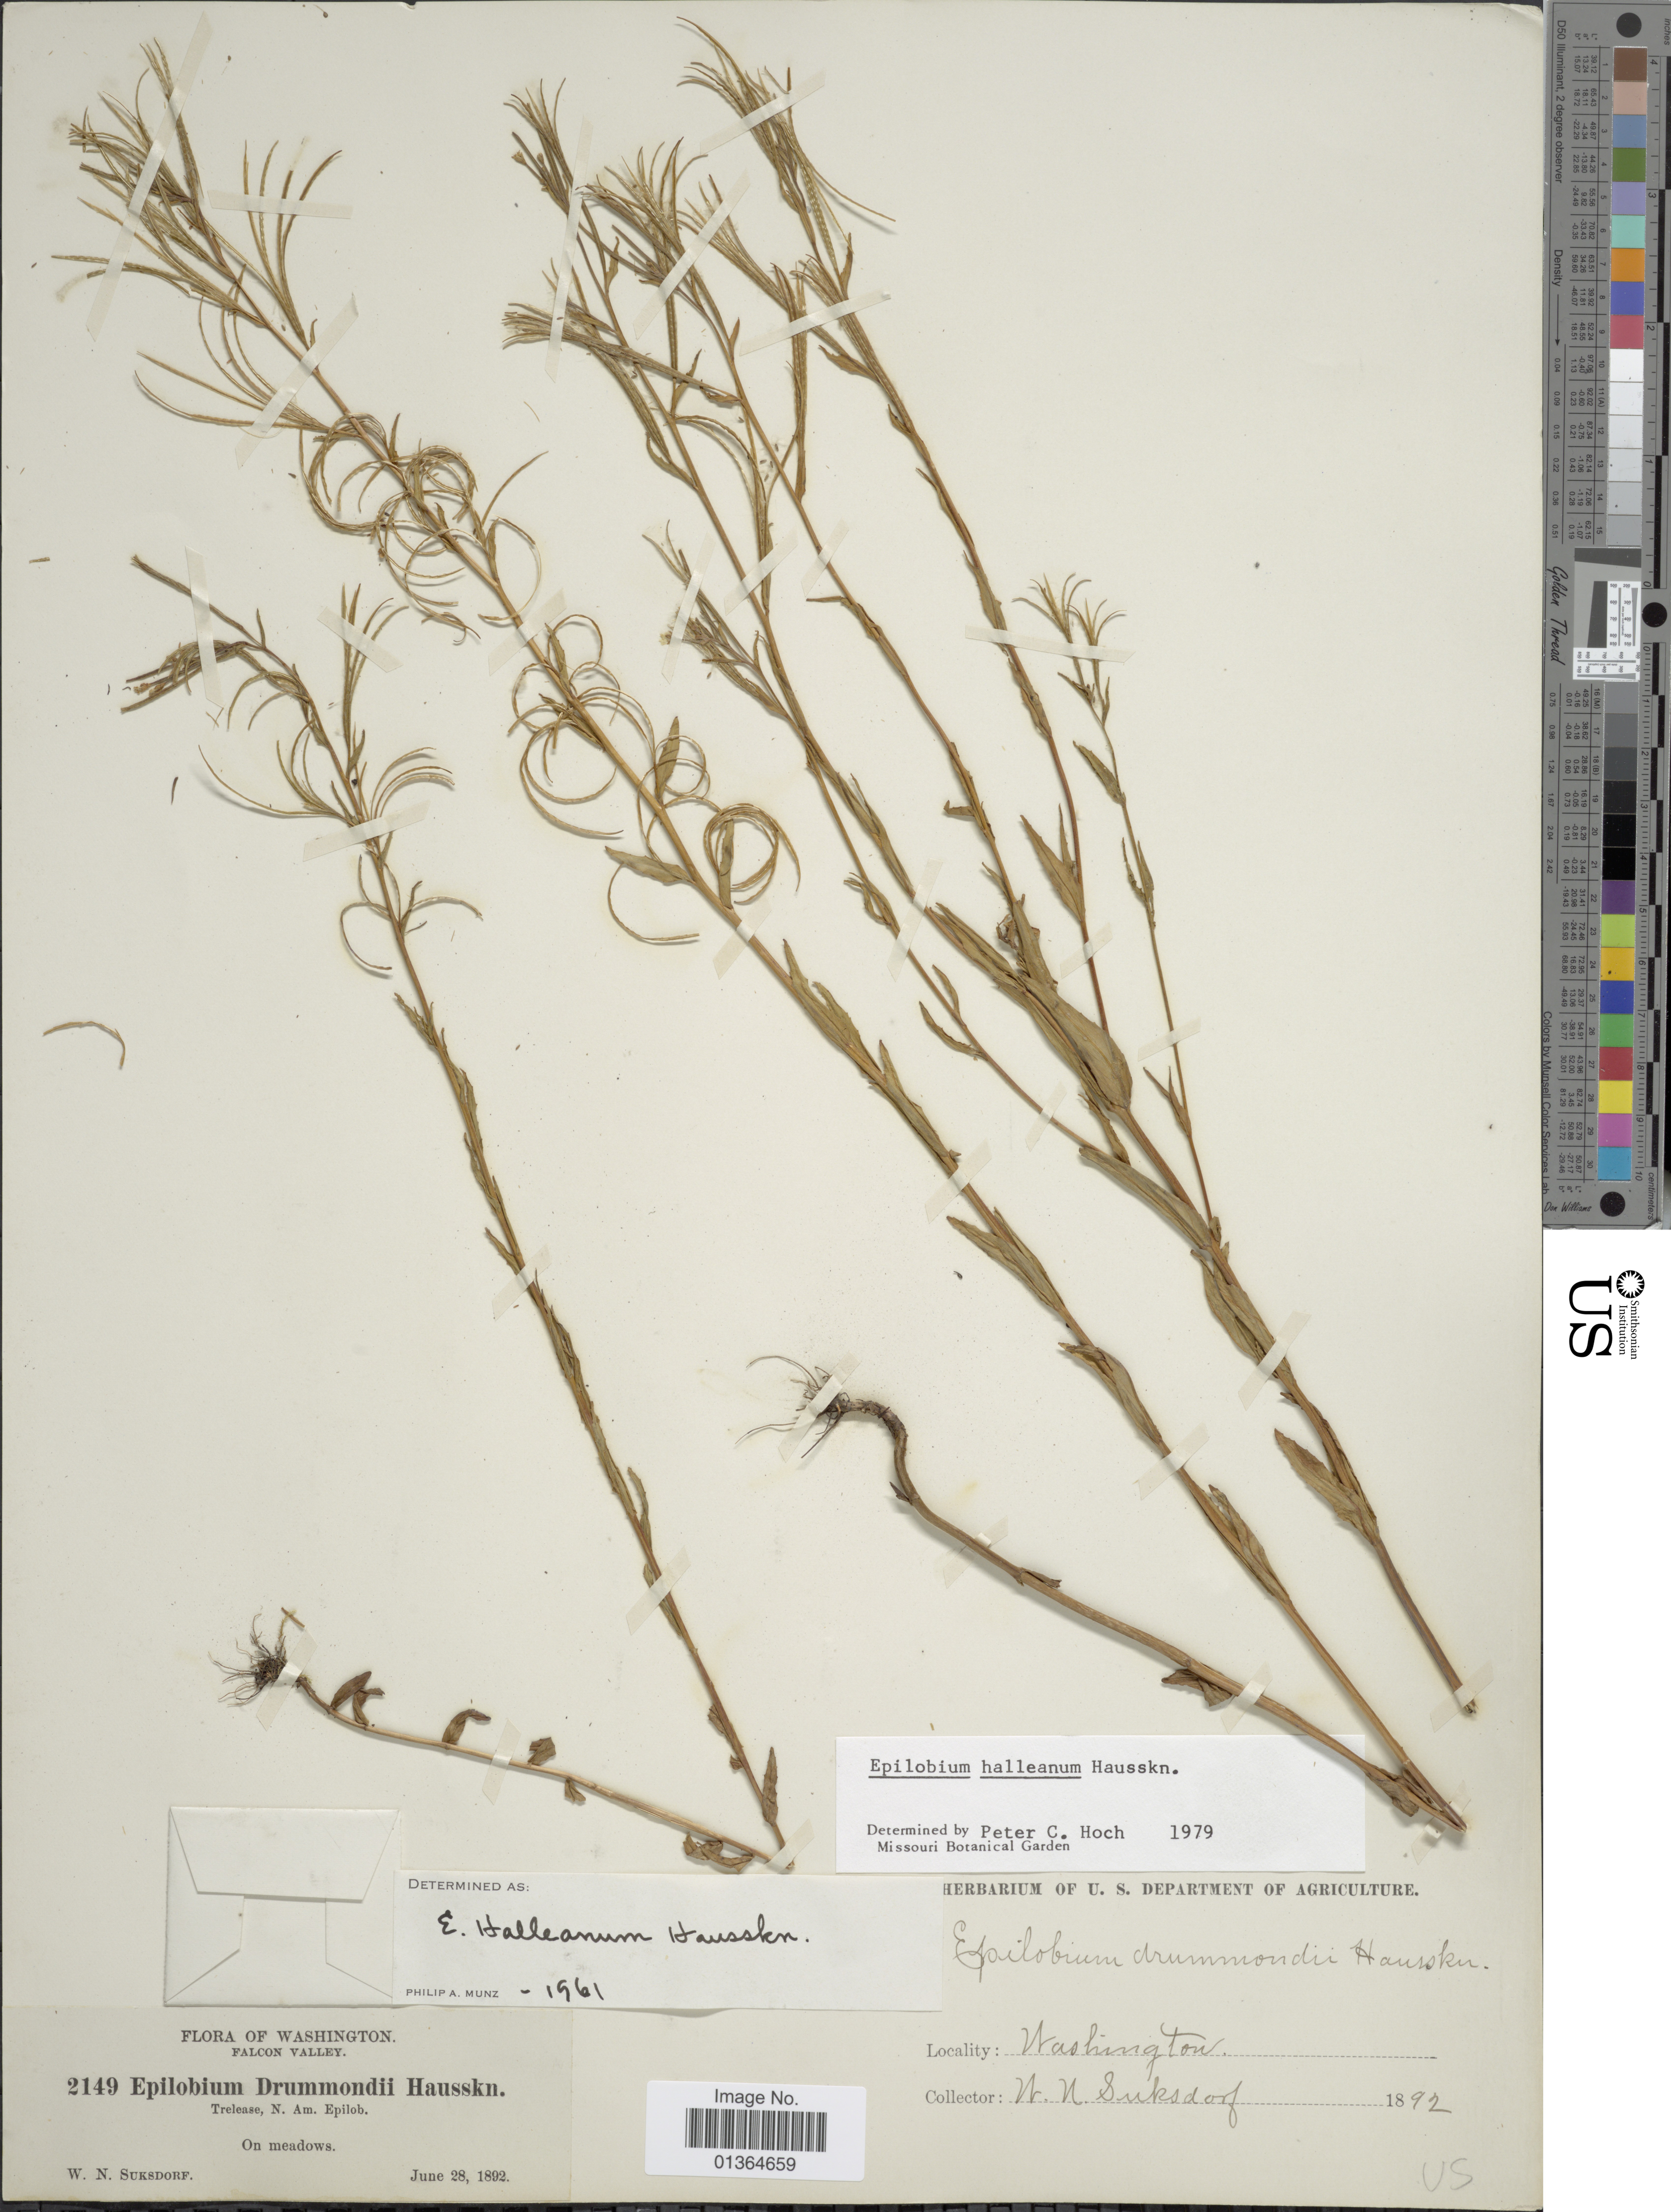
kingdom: Plantae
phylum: Tracheophyta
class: Magnoliopsida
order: Myrtales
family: Onagraceae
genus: Epilobium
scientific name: Epilobium hallianum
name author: Hausskn.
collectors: W. N. Suksdorf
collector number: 2149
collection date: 1892-06-28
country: United States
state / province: Washington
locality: Falcon Valley.